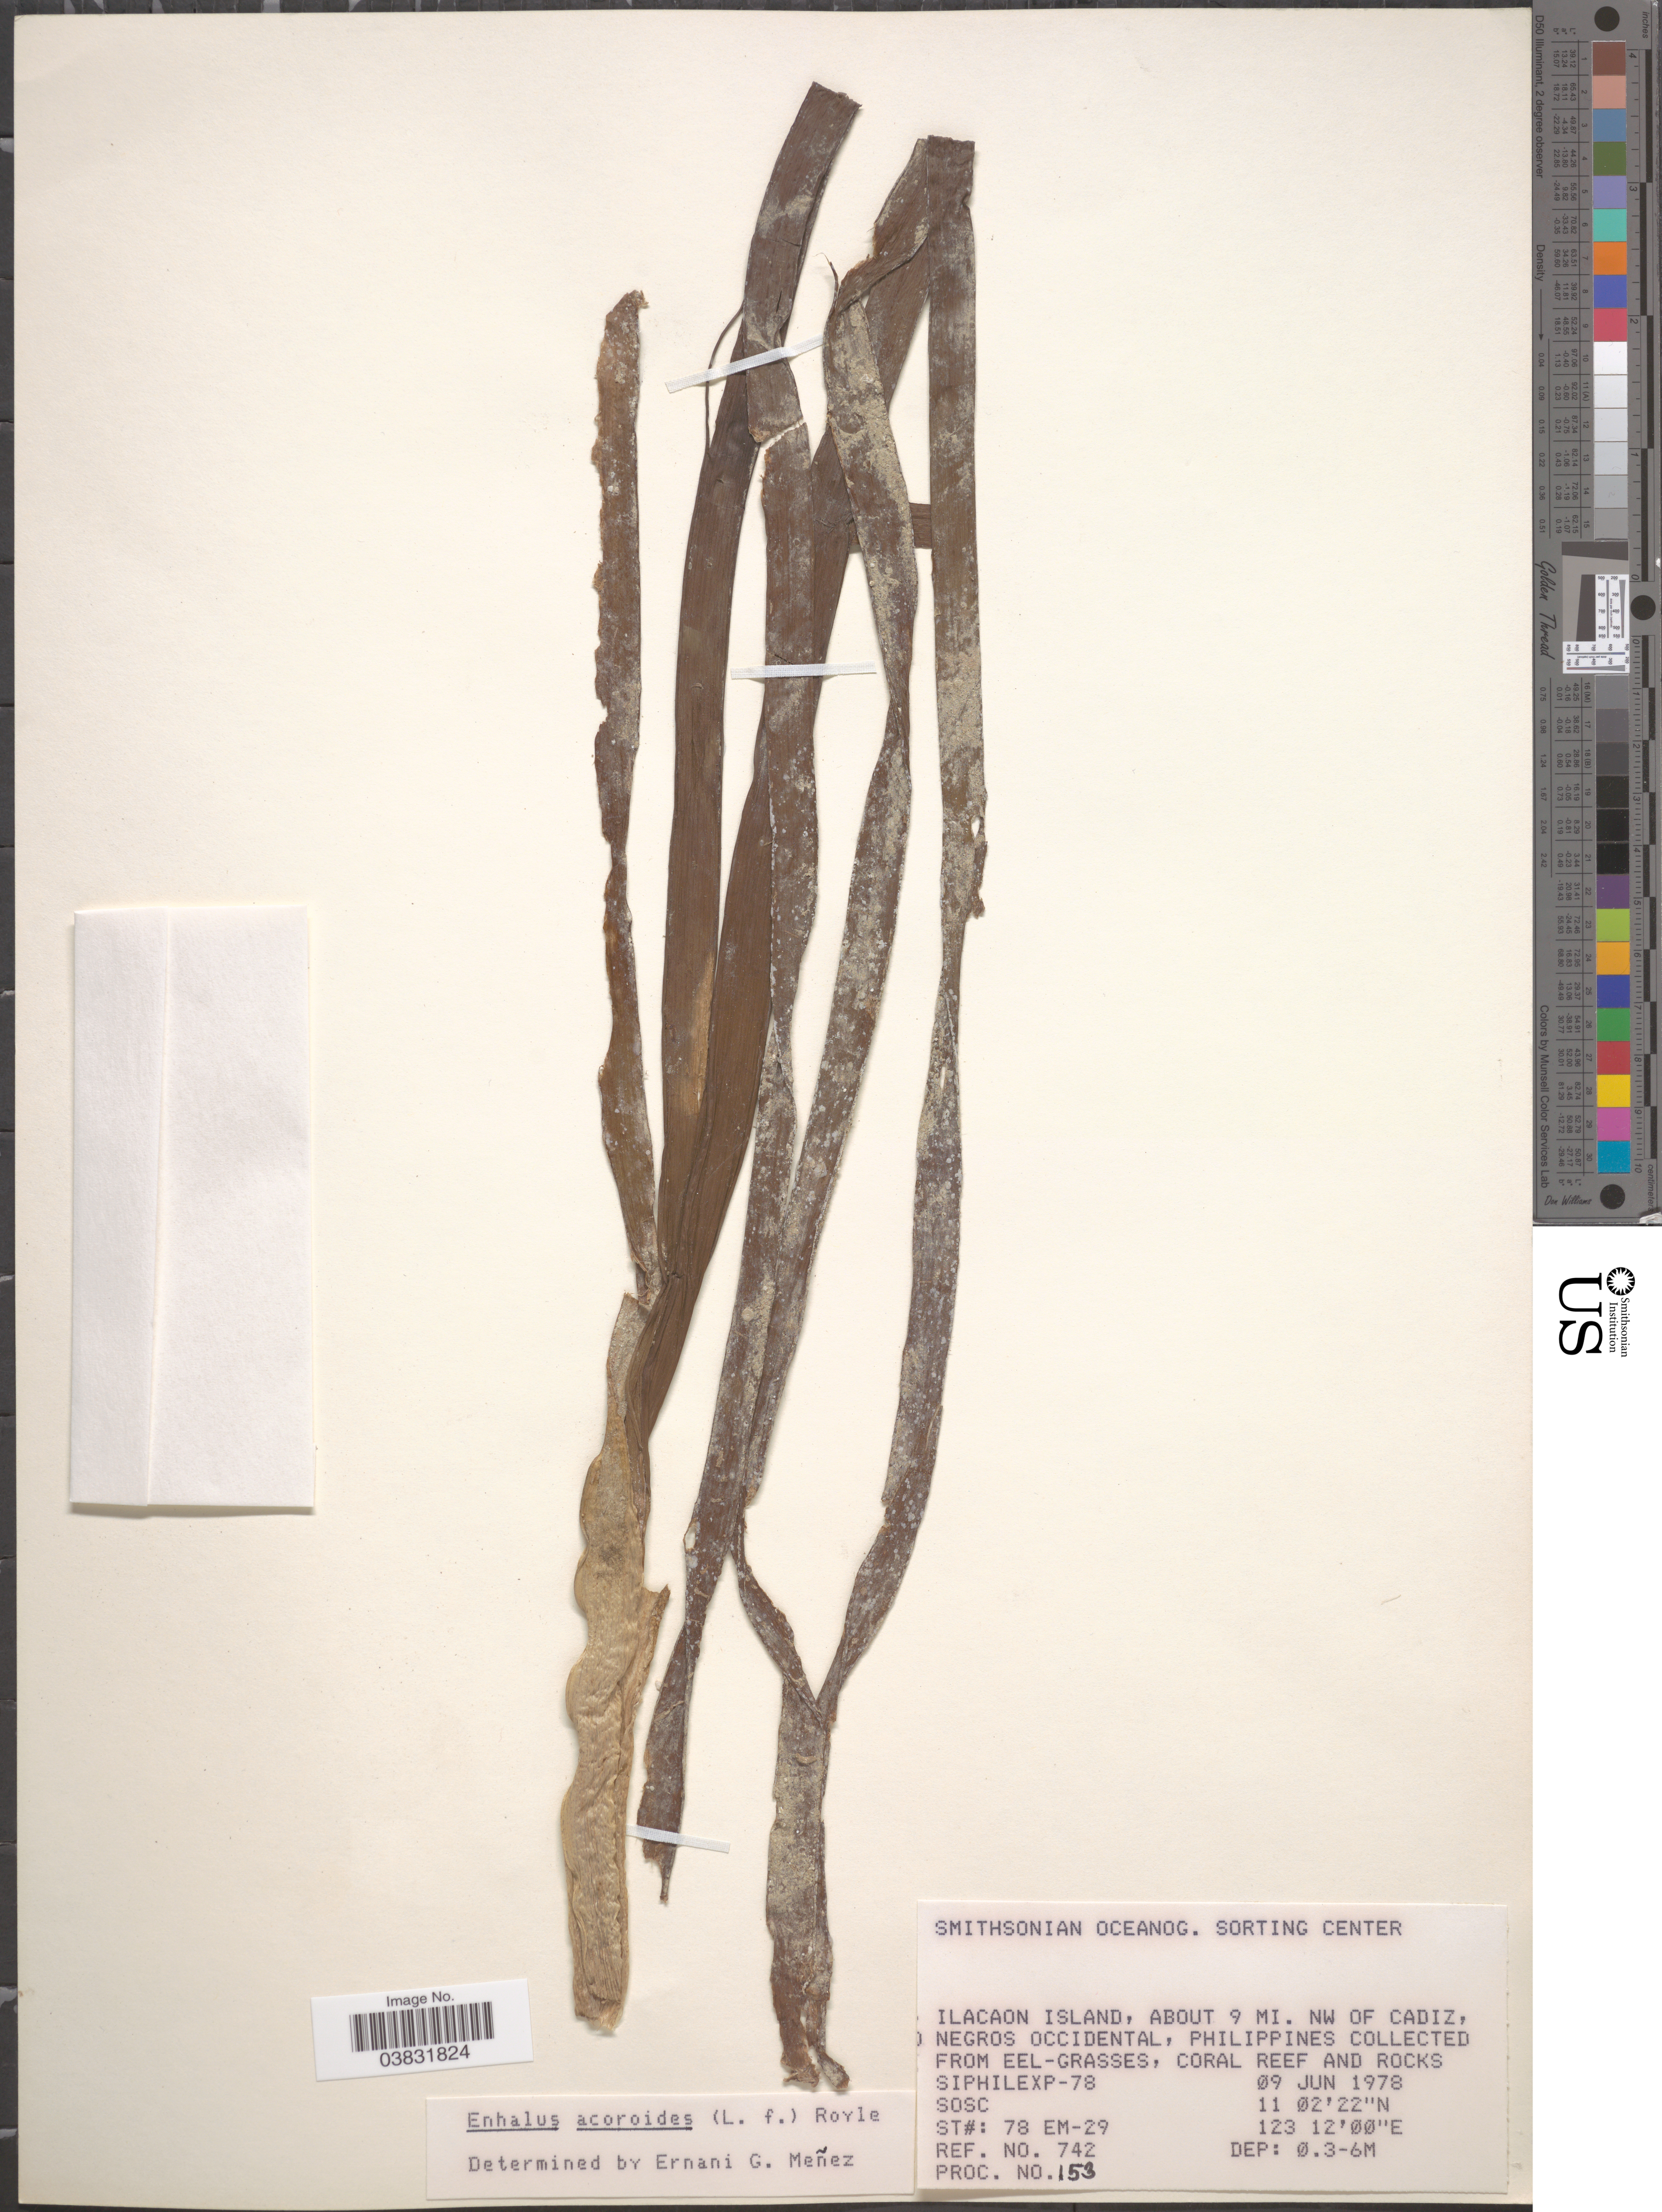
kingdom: Plantae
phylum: Tracheophyta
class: Liliopsida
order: Alismatales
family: Hydrocharitaceae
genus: Enhalus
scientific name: Enhalus acoroides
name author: (L. f.) Royle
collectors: SOSC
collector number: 742?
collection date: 1978-06-09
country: Philippines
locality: Ilacaon Island, about 9 mi. NW of Cadiz, Negros Occidental.